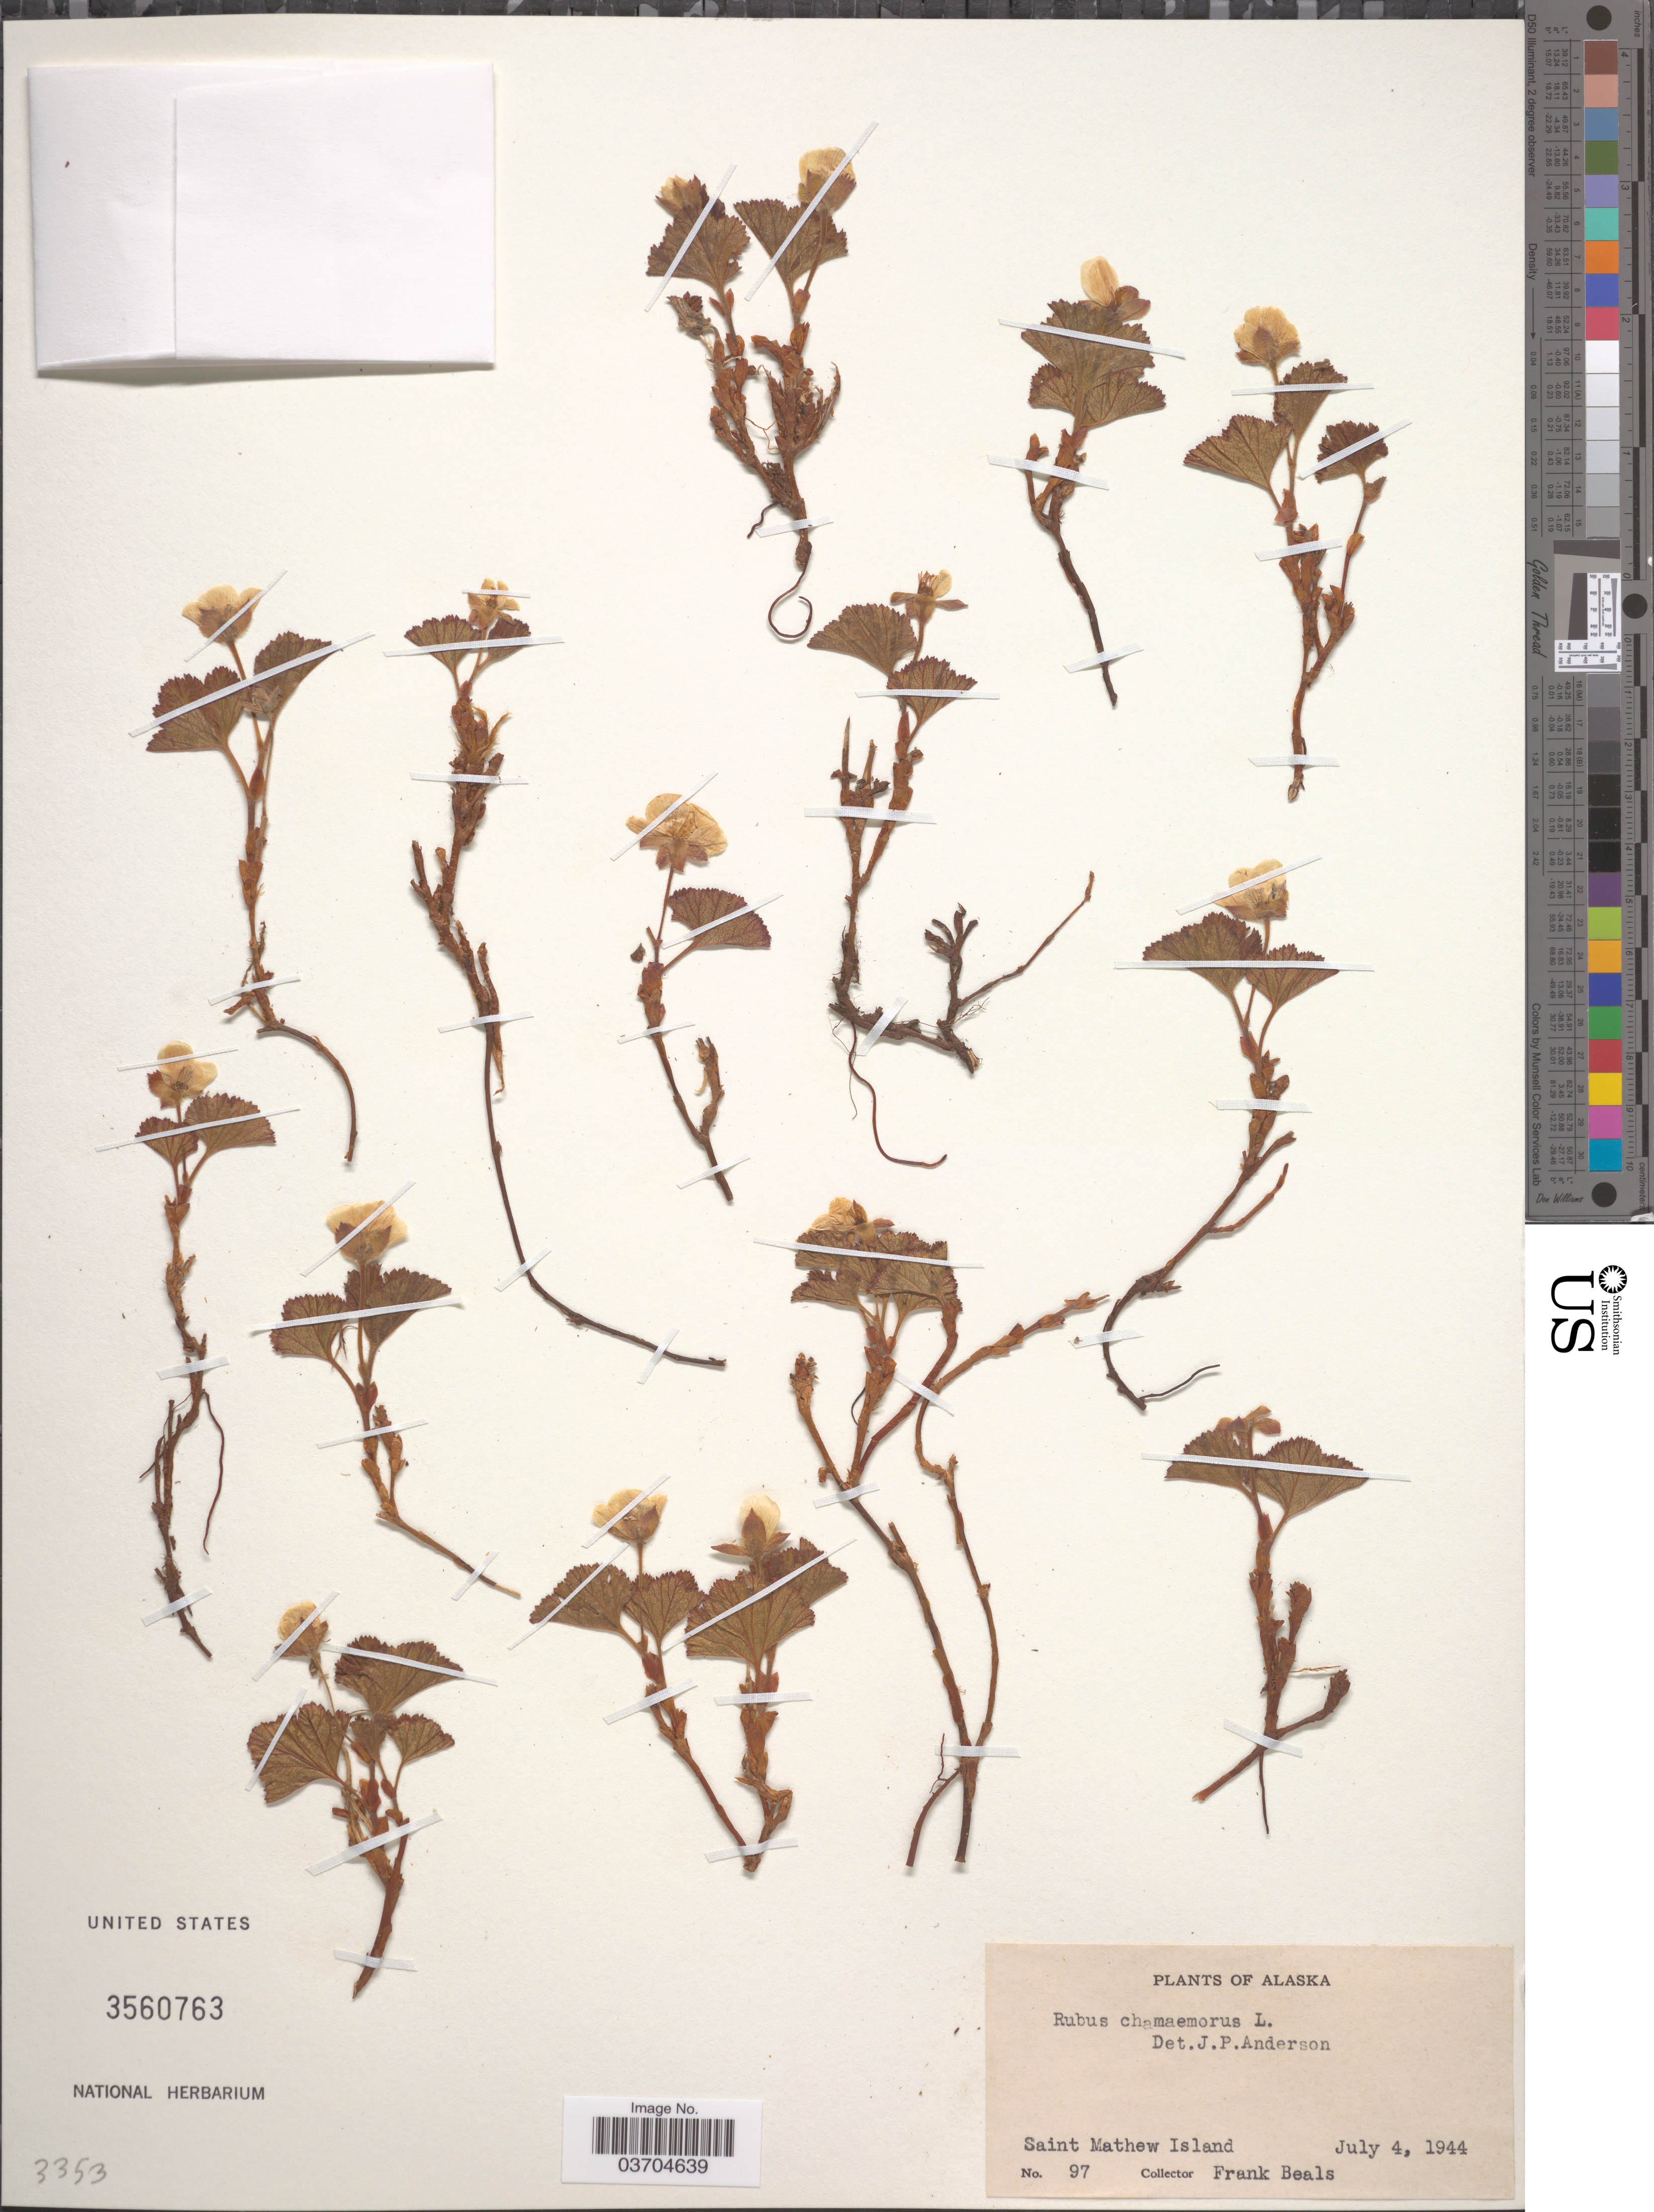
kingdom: Plantae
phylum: Tracheophyta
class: Magnoliopsida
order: Rosales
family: Rosaceae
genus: Rubus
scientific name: Rubus chamaemorus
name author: L.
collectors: F. Beals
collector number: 97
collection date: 1944-07-04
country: United States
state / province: Alaska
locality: Saint Mathew Island.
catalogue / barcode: US 3560763